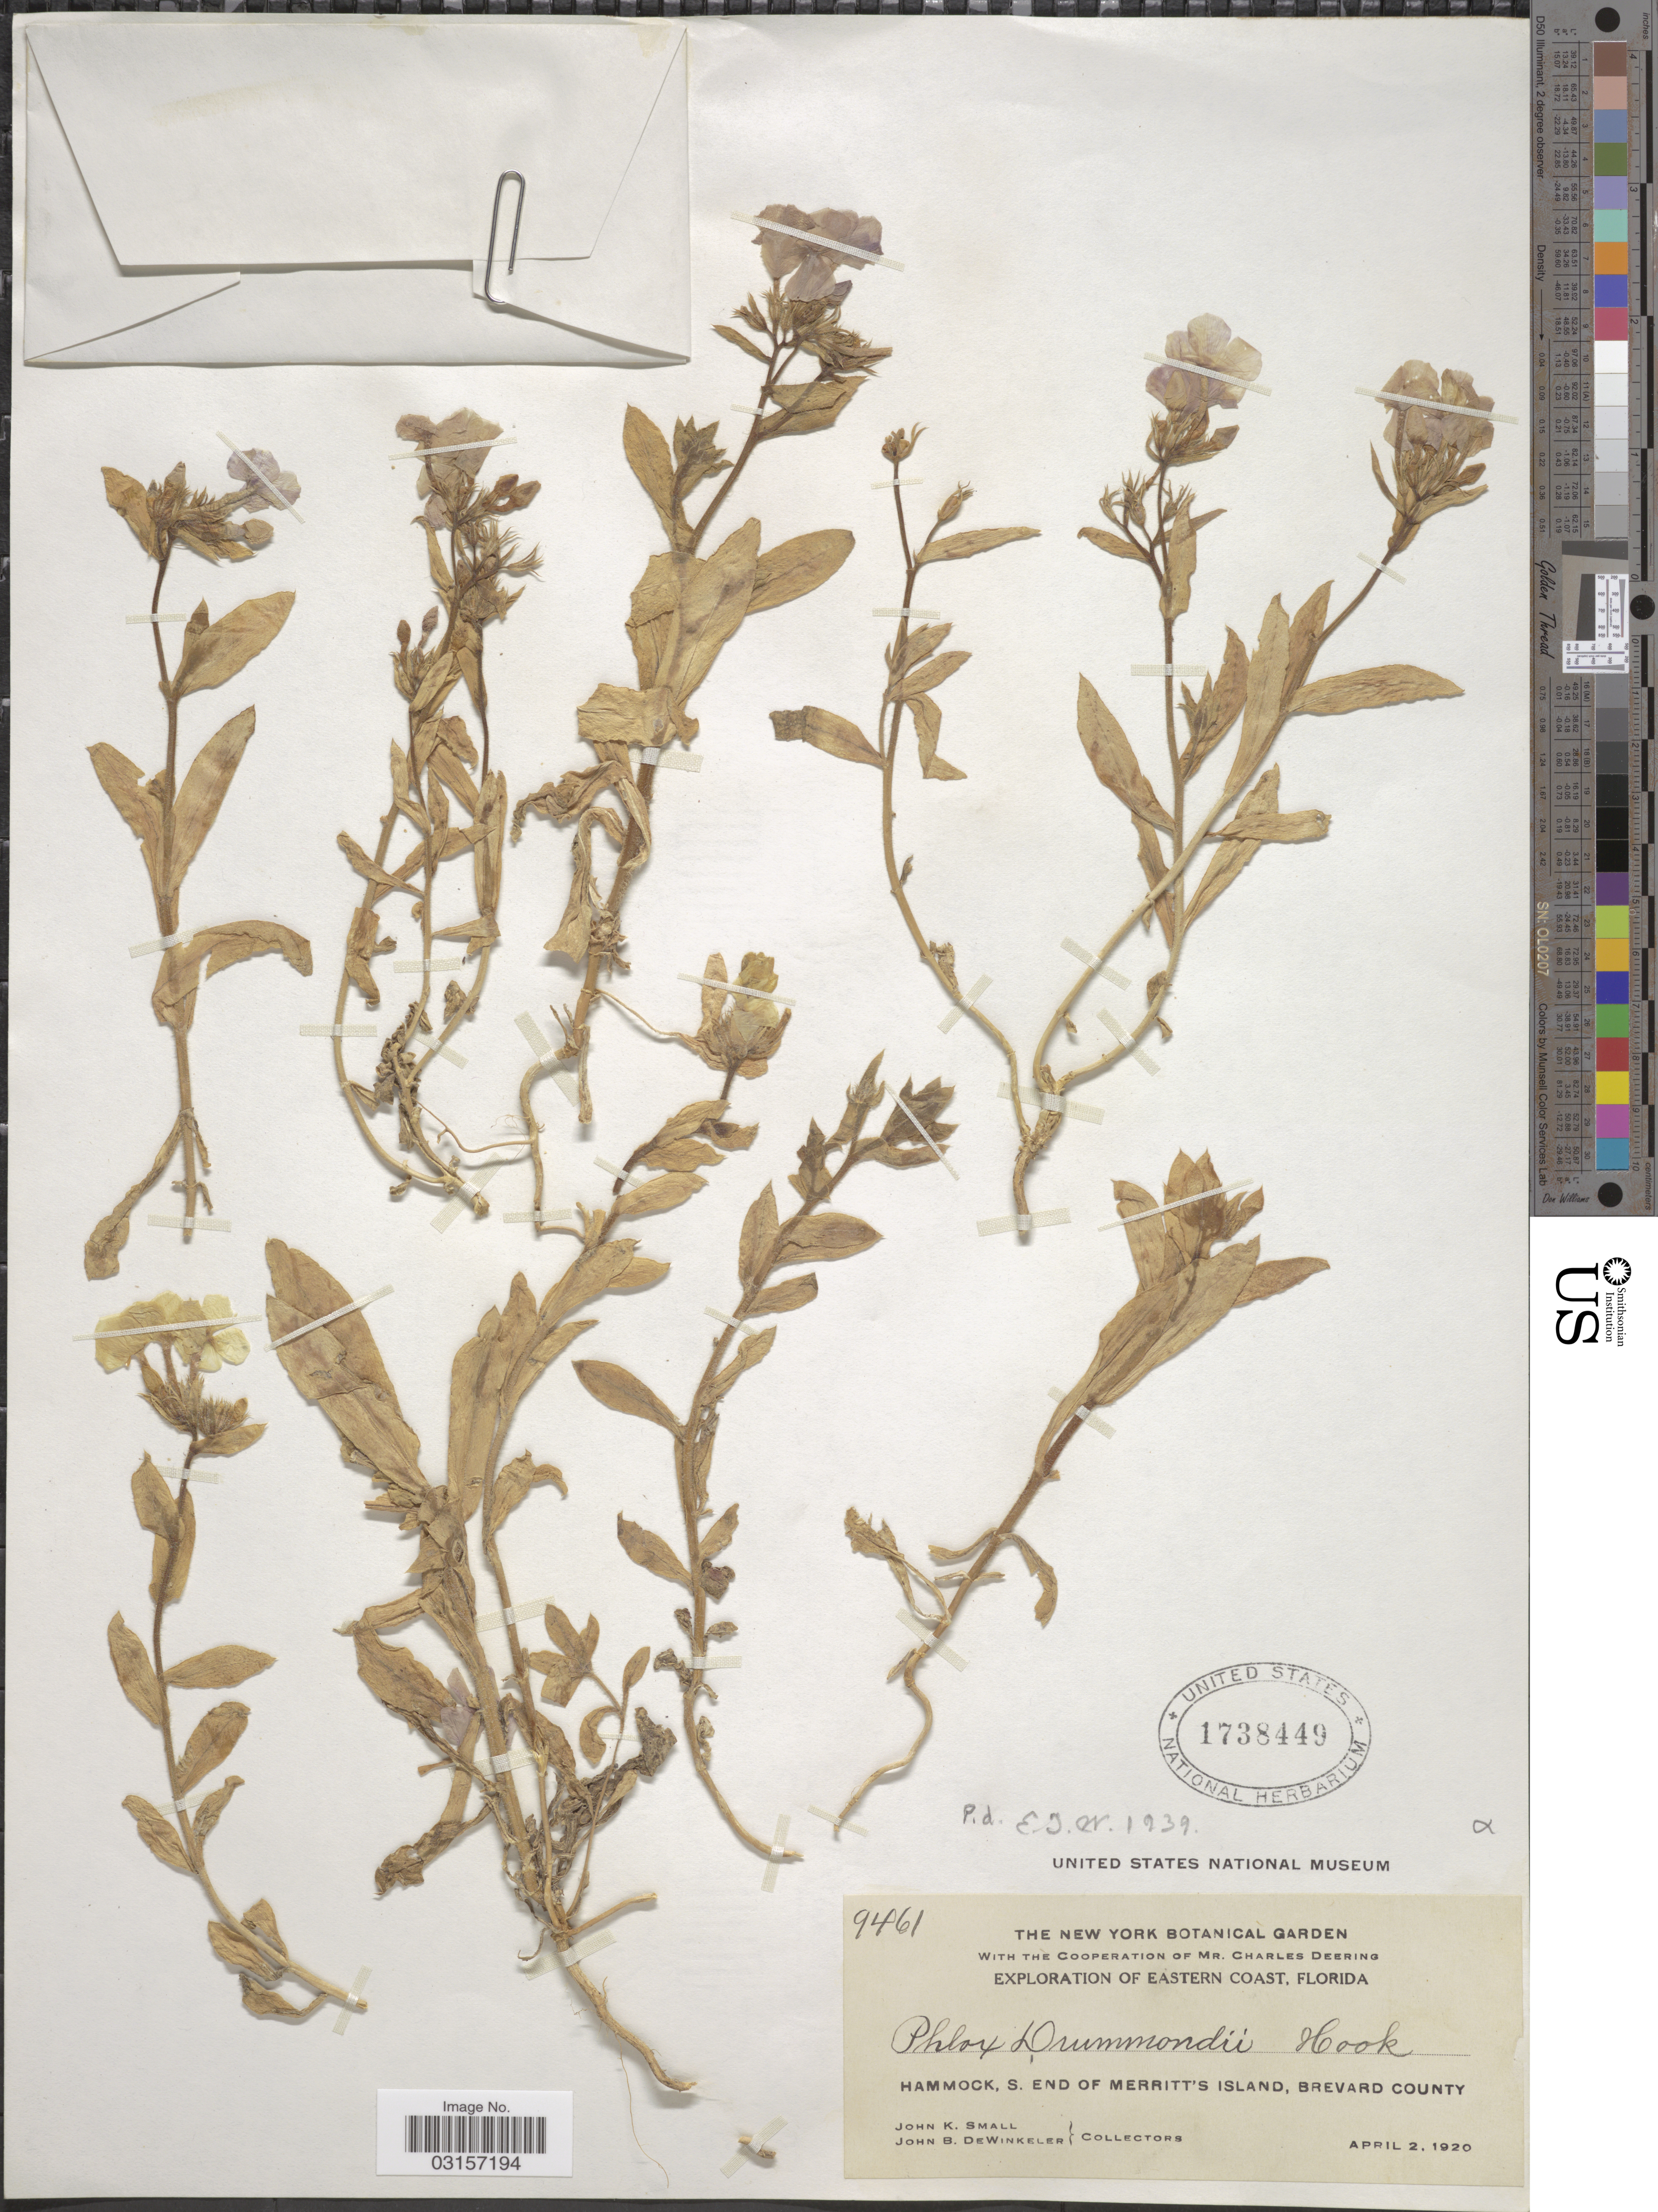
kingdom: Plantae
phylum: Tracheophyta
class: Magnoliopsida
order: Ericales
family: Polemoniaceae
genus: Phlox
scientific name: Phlox drummondii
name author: Hook.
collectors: J. K. Small & J. B. Dewinkeler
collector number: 9461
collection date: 1920-04-02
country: United States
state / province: Florida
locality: Eastern Coast, Hammock, S. End Of Merritt's Island, Brevard County.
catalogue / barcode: US 1738449